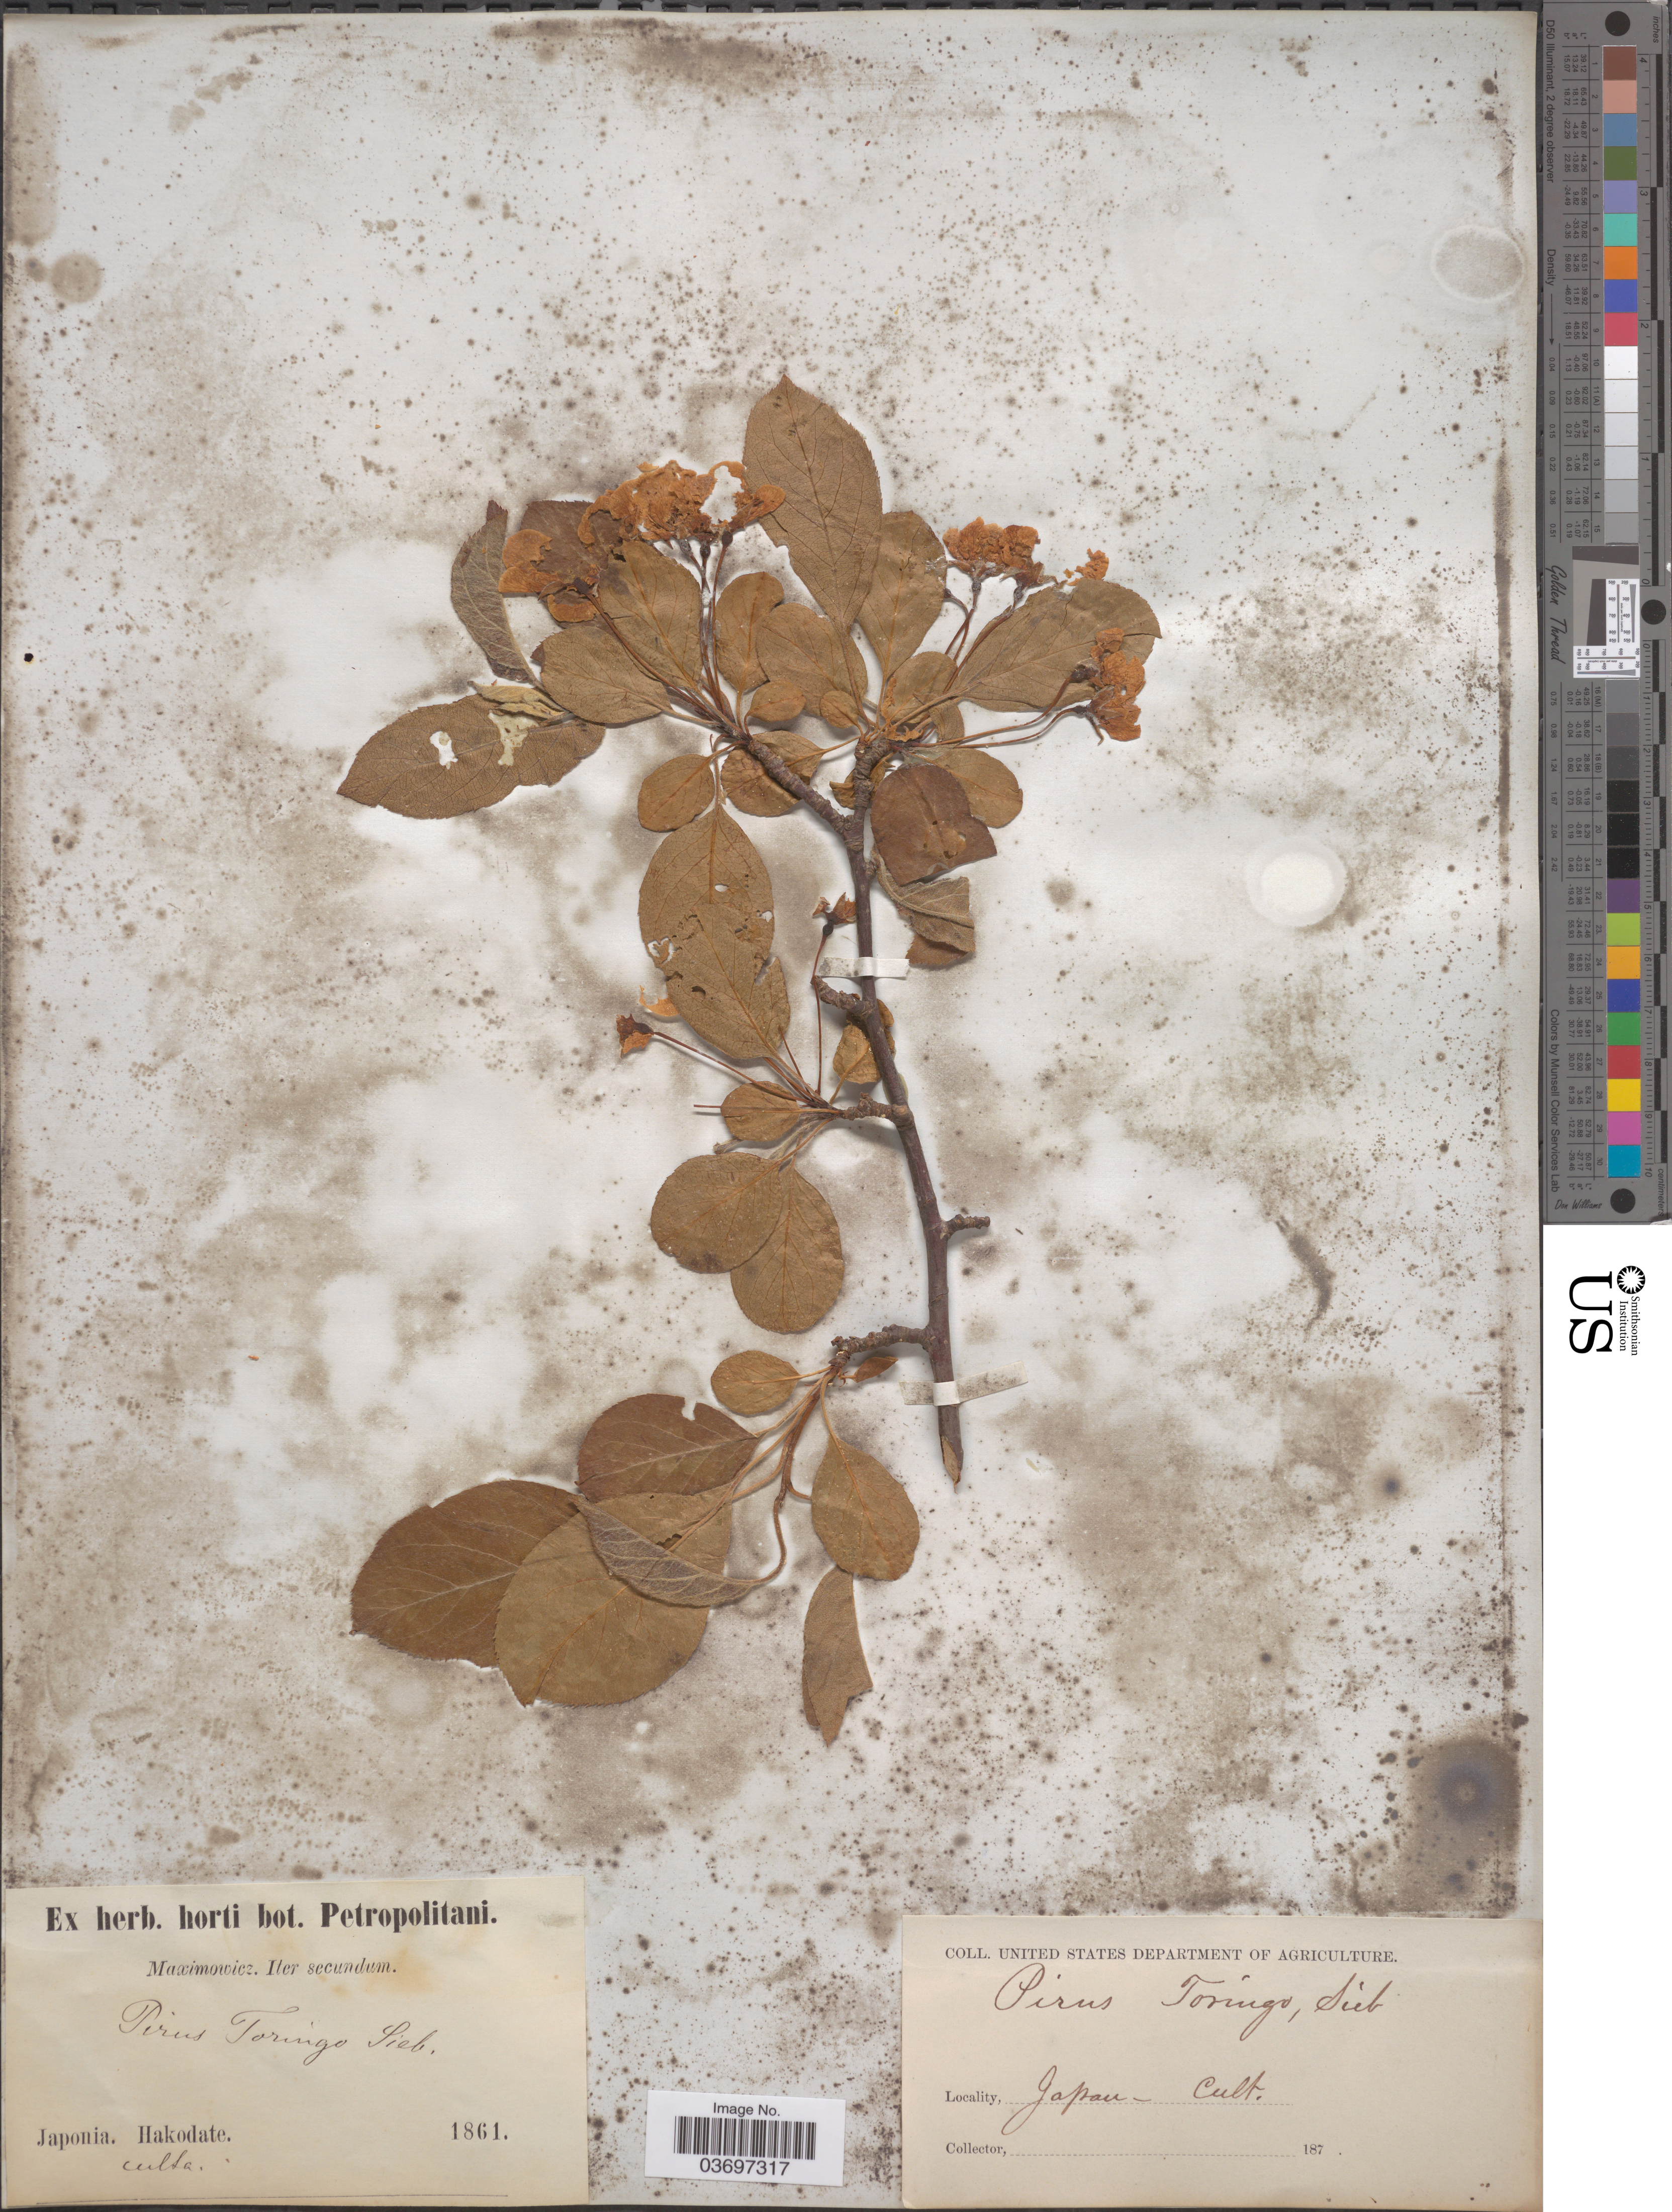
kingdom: Plantae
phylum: Tracheophyta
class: Magnoliopsida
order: Rosales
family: Rosaceae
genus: Malus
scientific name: Malus sieboldii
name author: Rehder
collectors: Maximowicz, --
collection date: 1861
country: Japan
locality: Hakodate.